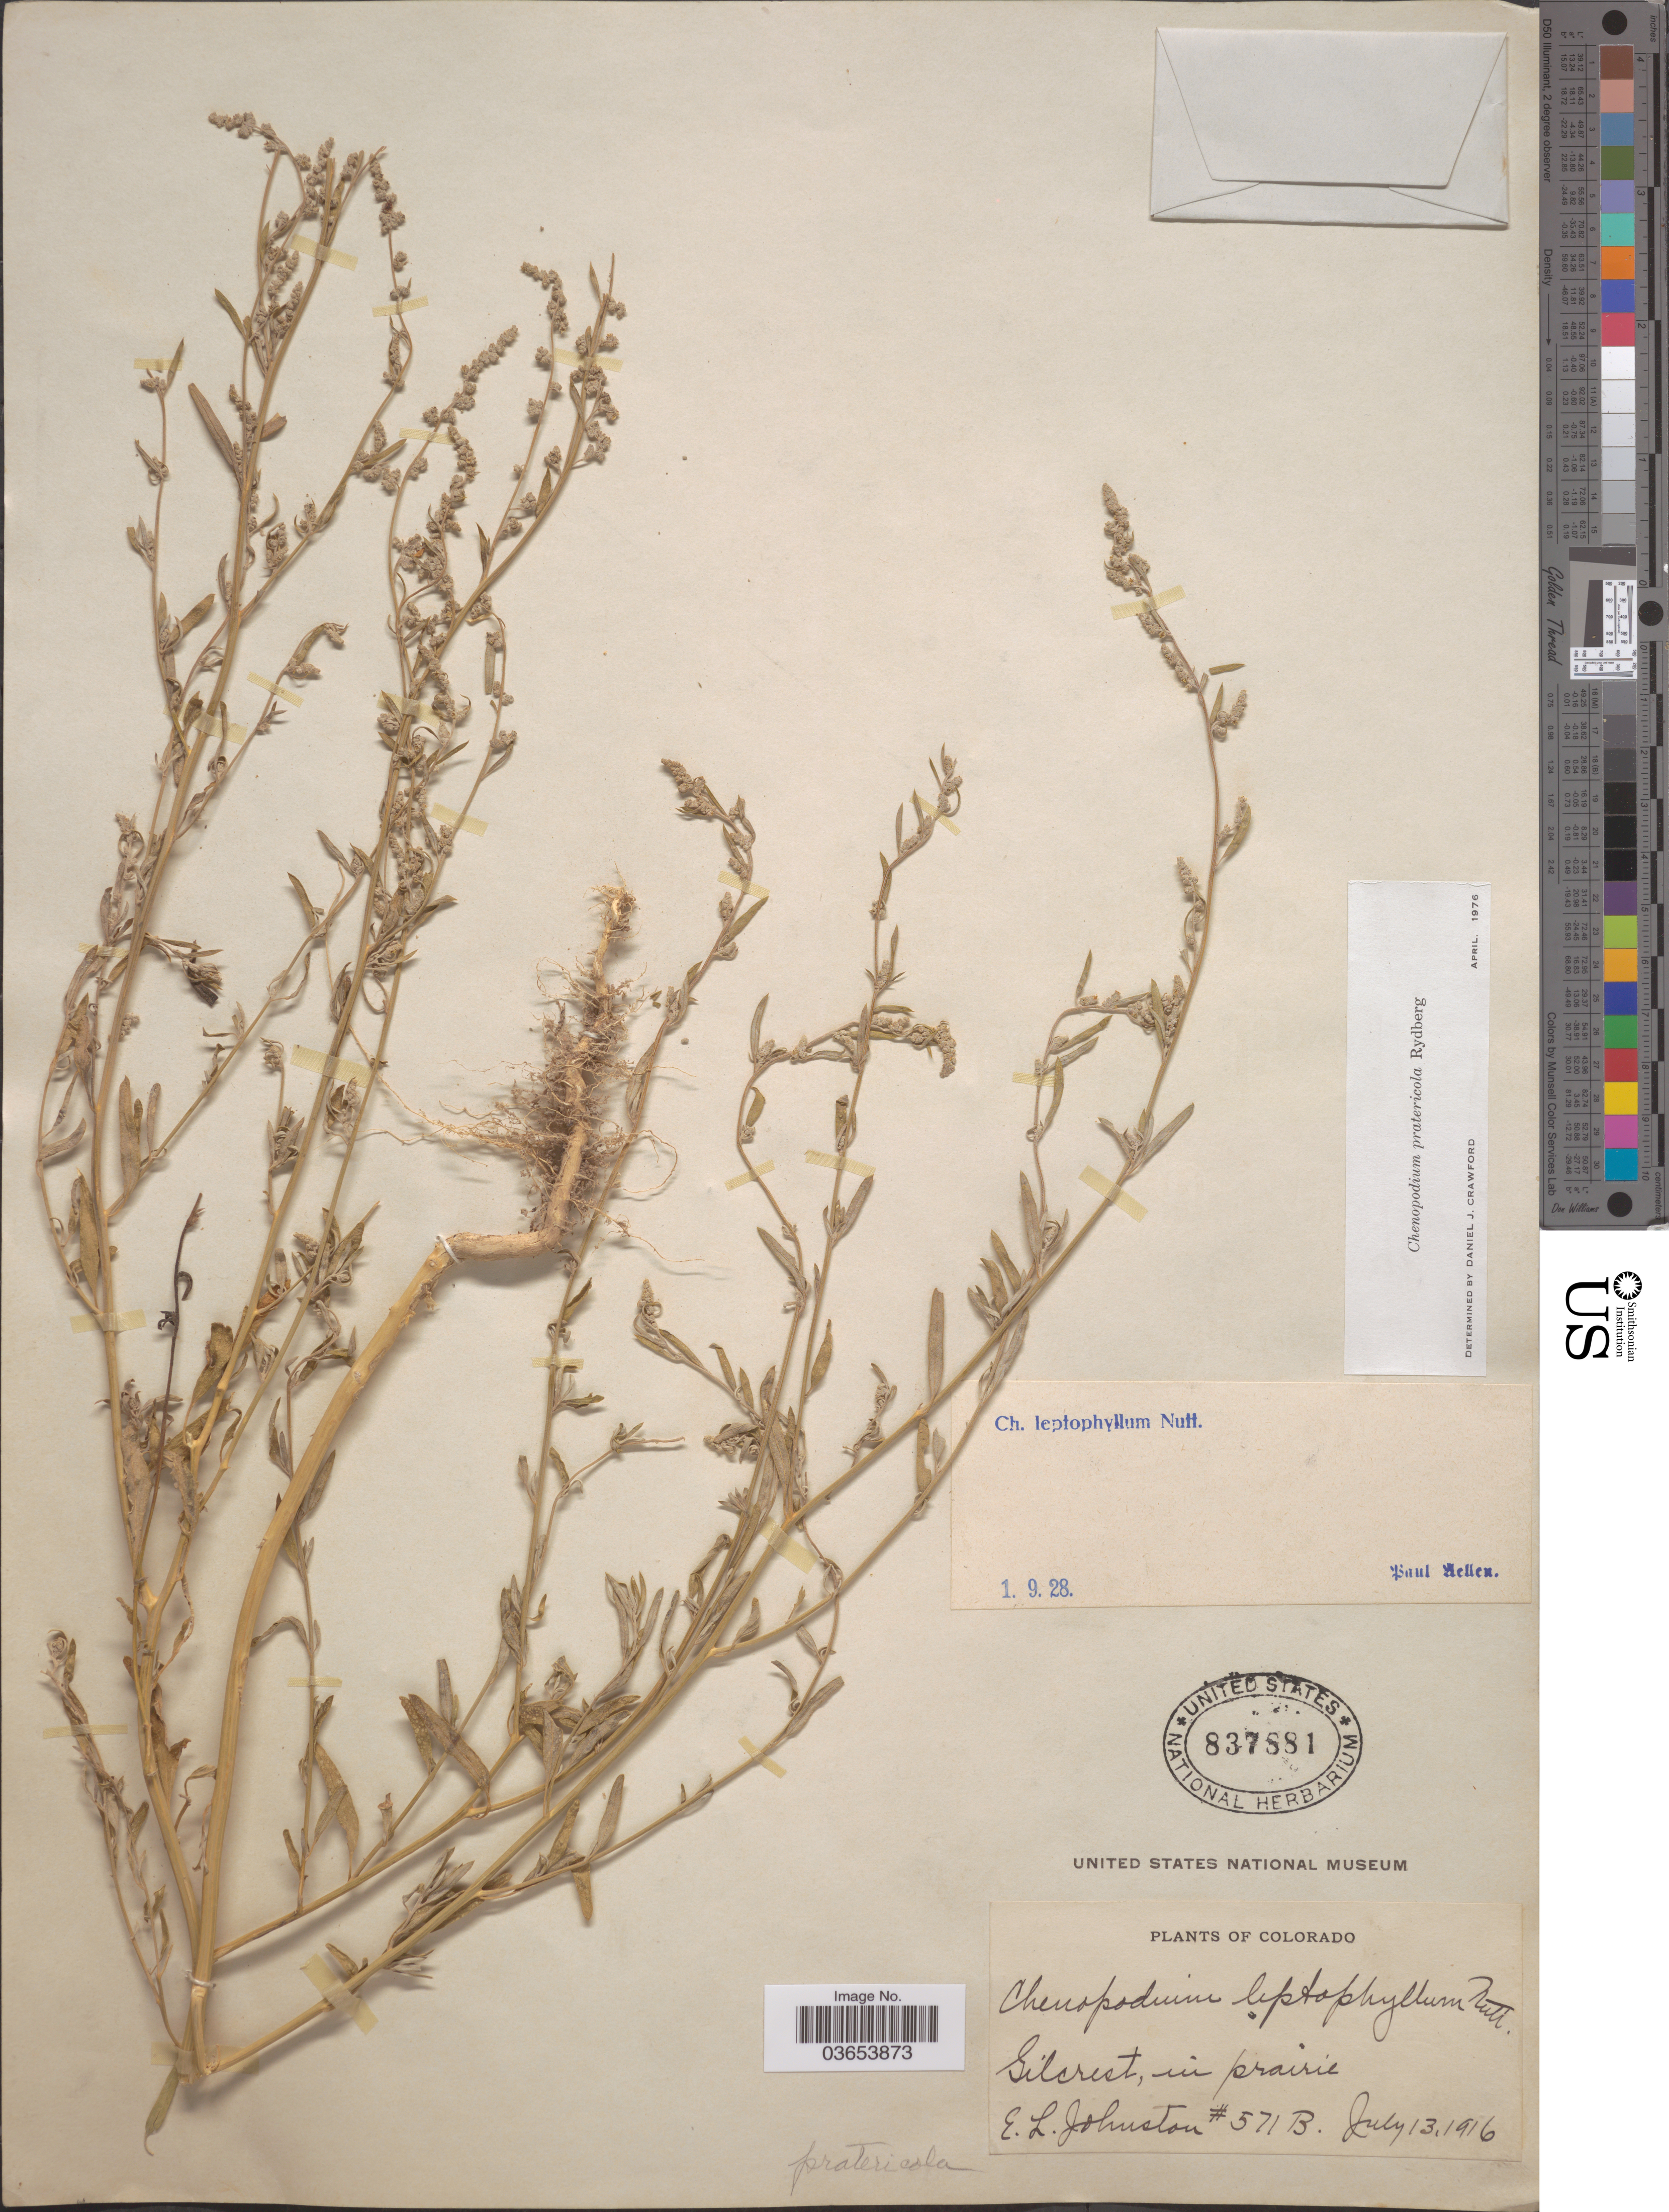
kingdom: Plantae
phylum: Tracheophyta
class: Magnoliopsida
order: Caryophyllales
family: Amaranthaceae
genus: Chenopodium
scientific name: Chenopodium pratericola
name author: Rydb.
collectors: E. L. Johnston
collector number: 571B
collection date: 1916-07-13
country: United States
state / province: Colorado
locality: Gilcrest, in prairie.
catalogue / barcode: US 837881